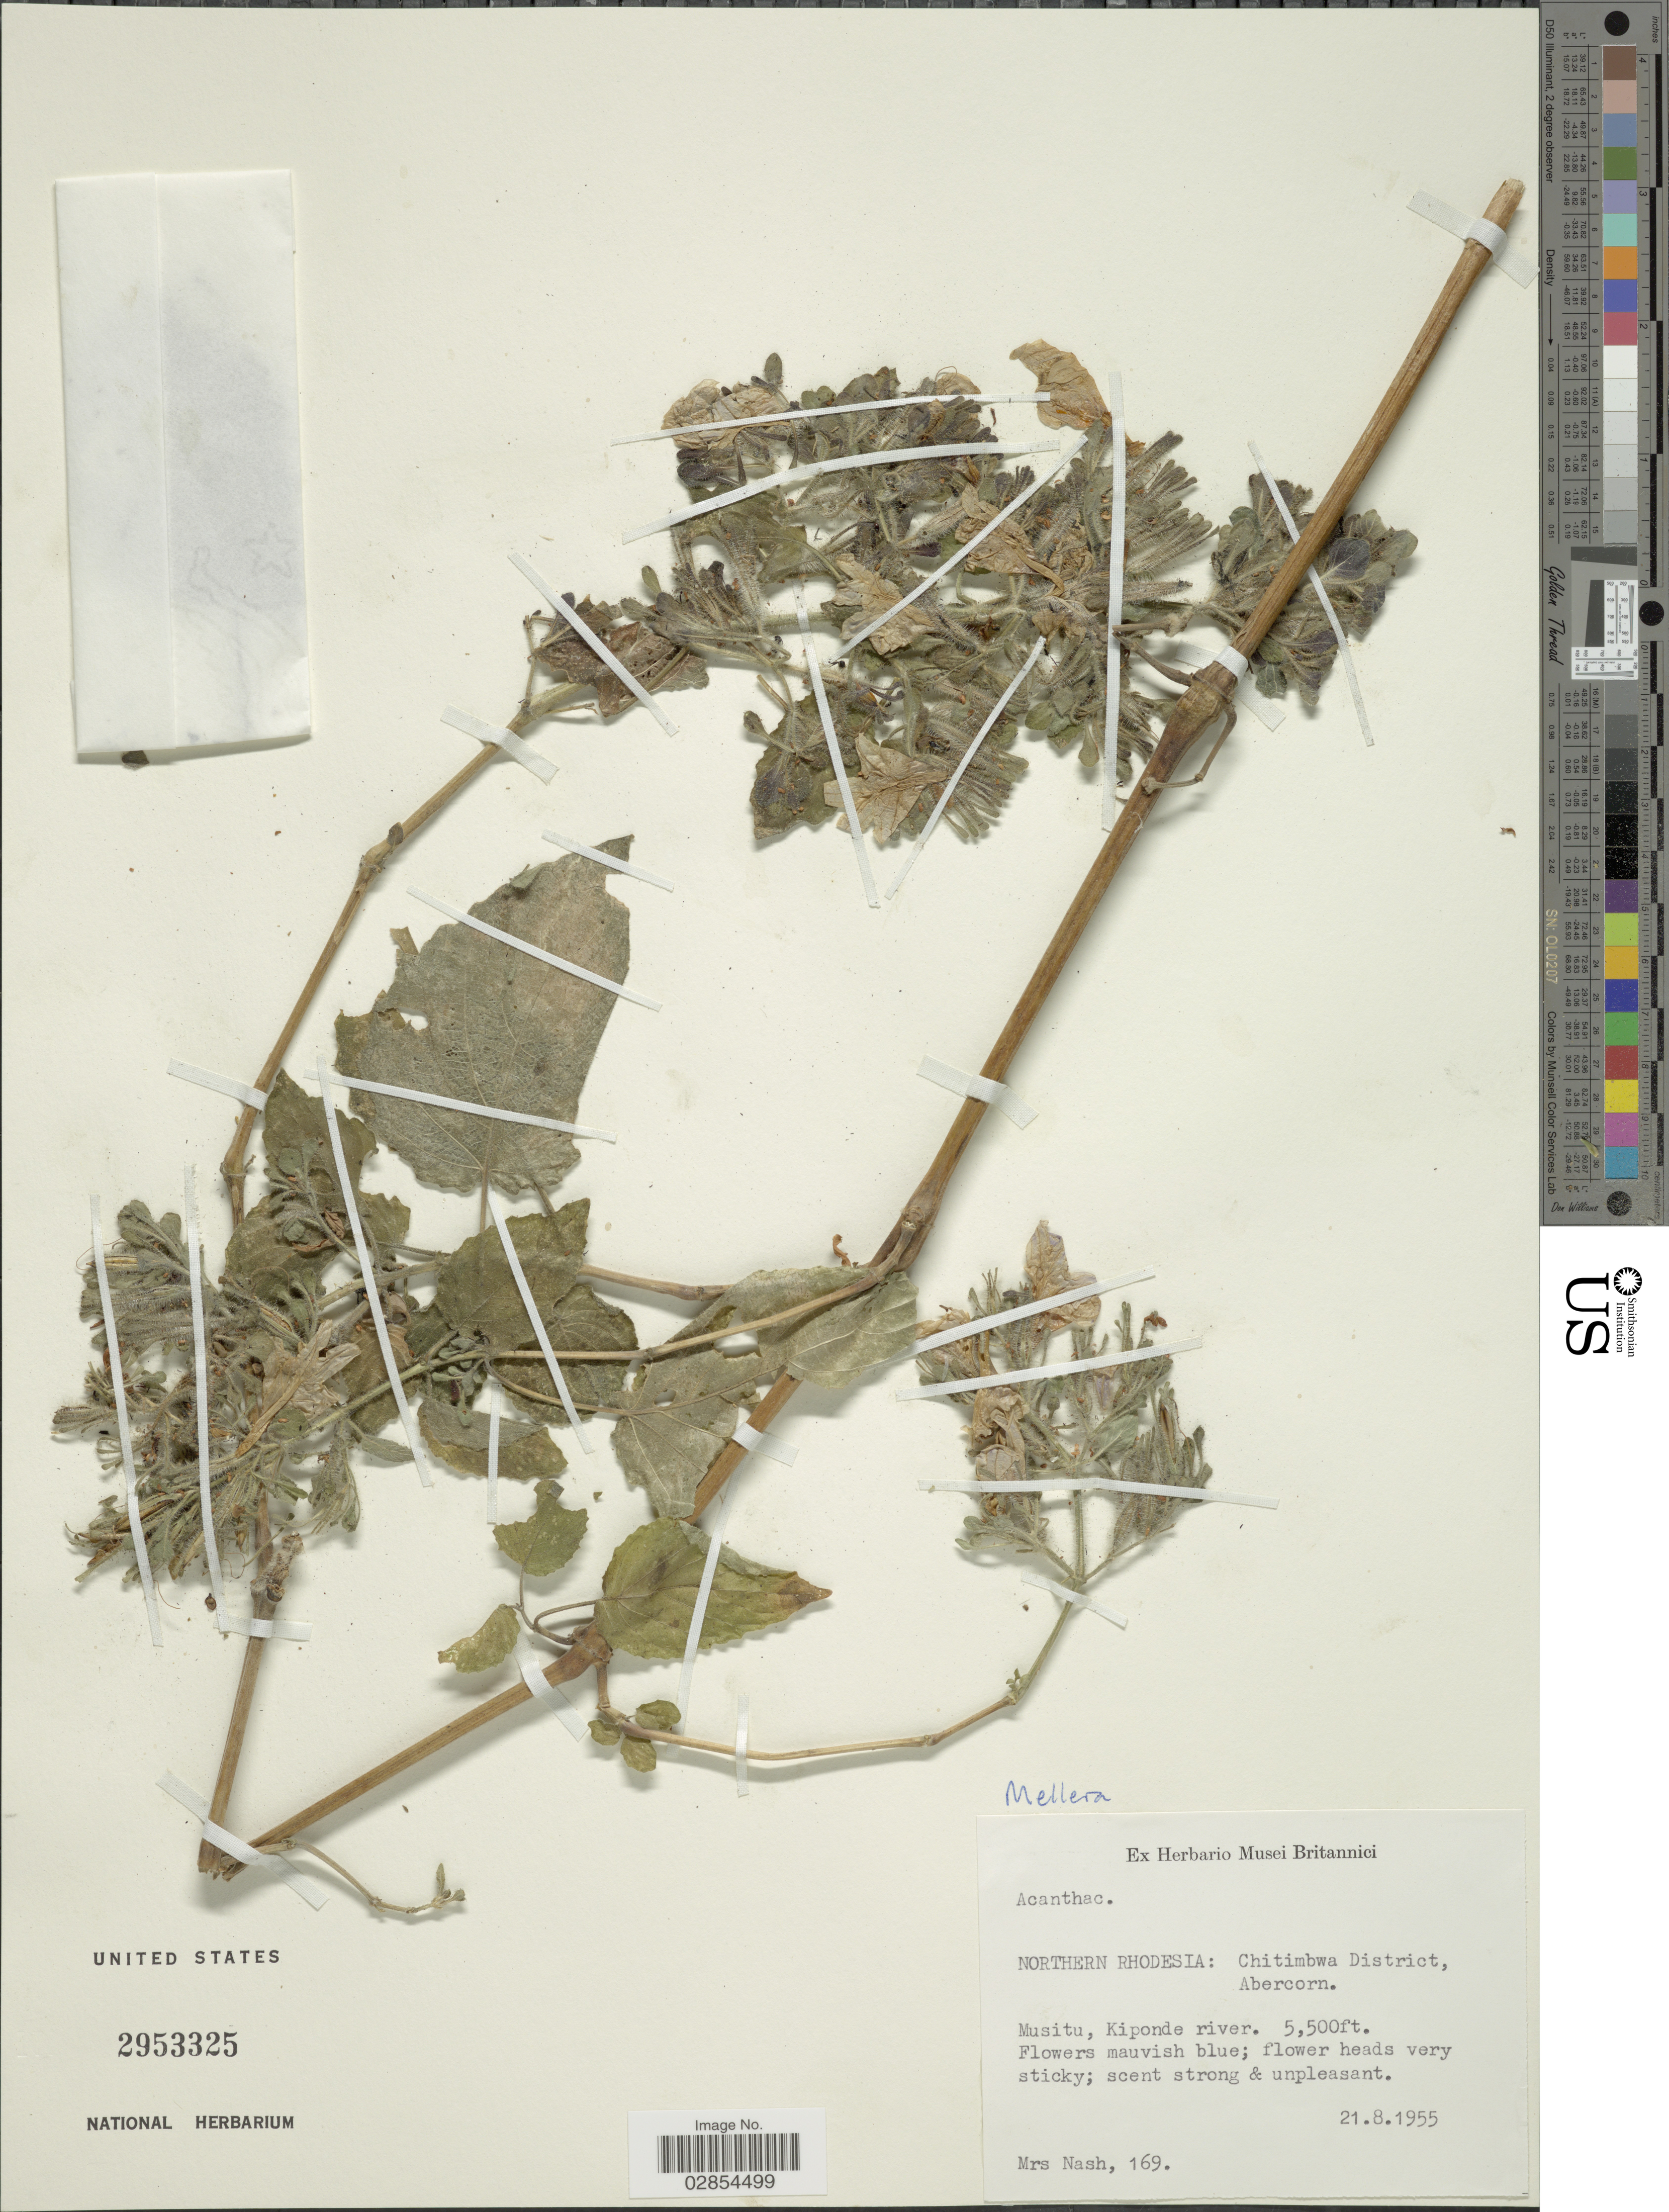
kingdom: Plantae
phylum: Tracheophyta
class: Magnoliopsida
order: Lamiales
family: Acanthaceae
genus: Mellera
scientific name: Mellera sp.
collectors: E. J. Nash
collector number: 169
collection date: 1955-08-21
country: Zambia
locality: Northern Rhodesia: Chitimba District, Abercorn. Musitu, Kiponde river.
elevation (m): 1676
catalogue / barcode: US 2953325